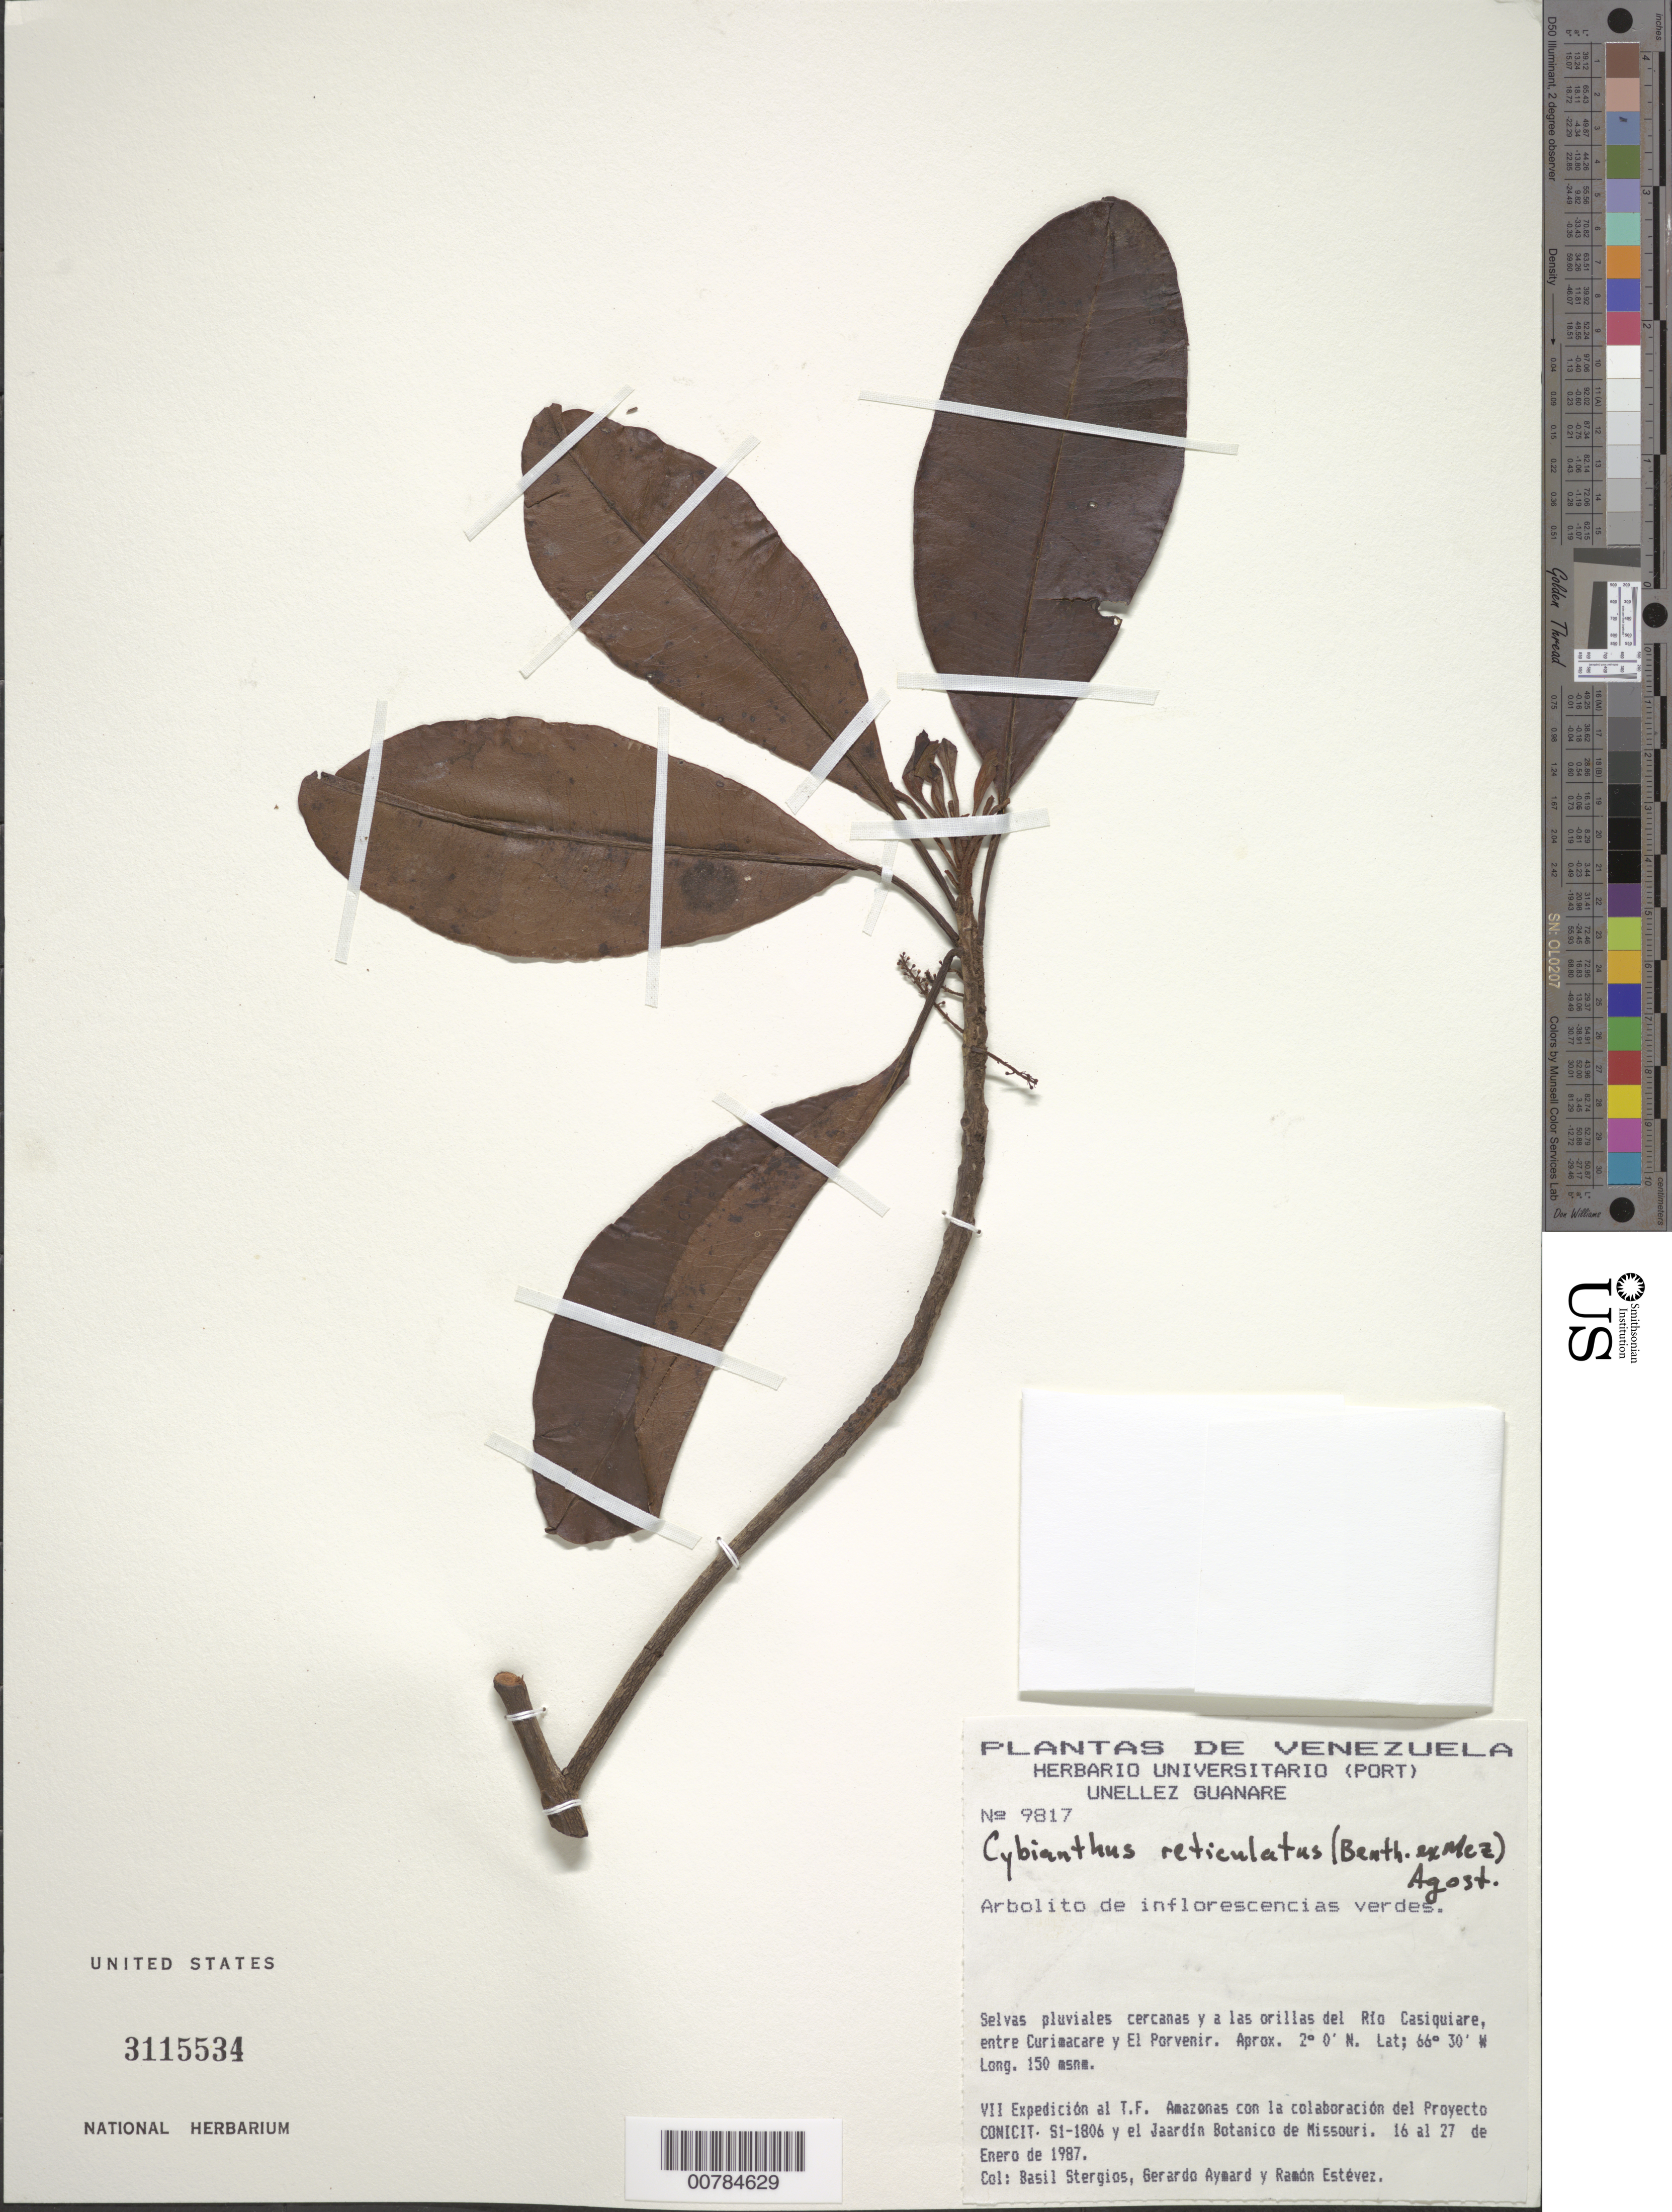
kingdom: Plantae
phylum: Tracheophyta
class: Magnoliopsida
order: Ericales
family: Primulaceae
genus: Cybianthus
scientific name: Cybianthus reticulatus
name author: (Benth. ex Mez) G. Agostini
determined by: Pipoly, J. J., III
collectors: B. G. Stergios, G. A. Aymard & R. Estevez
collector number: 9817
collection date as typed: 16-Jan-87 to 27-Jan-87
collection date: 1987-01-16/1987-01-27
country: Venezuela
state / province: Amazonas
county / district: Río Negro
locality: Río Casiquiare, entre Curimacare y El Porvenir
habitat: Selvas pluviales cercanas y las orillas del río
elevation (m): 150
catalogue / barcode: US 3115534